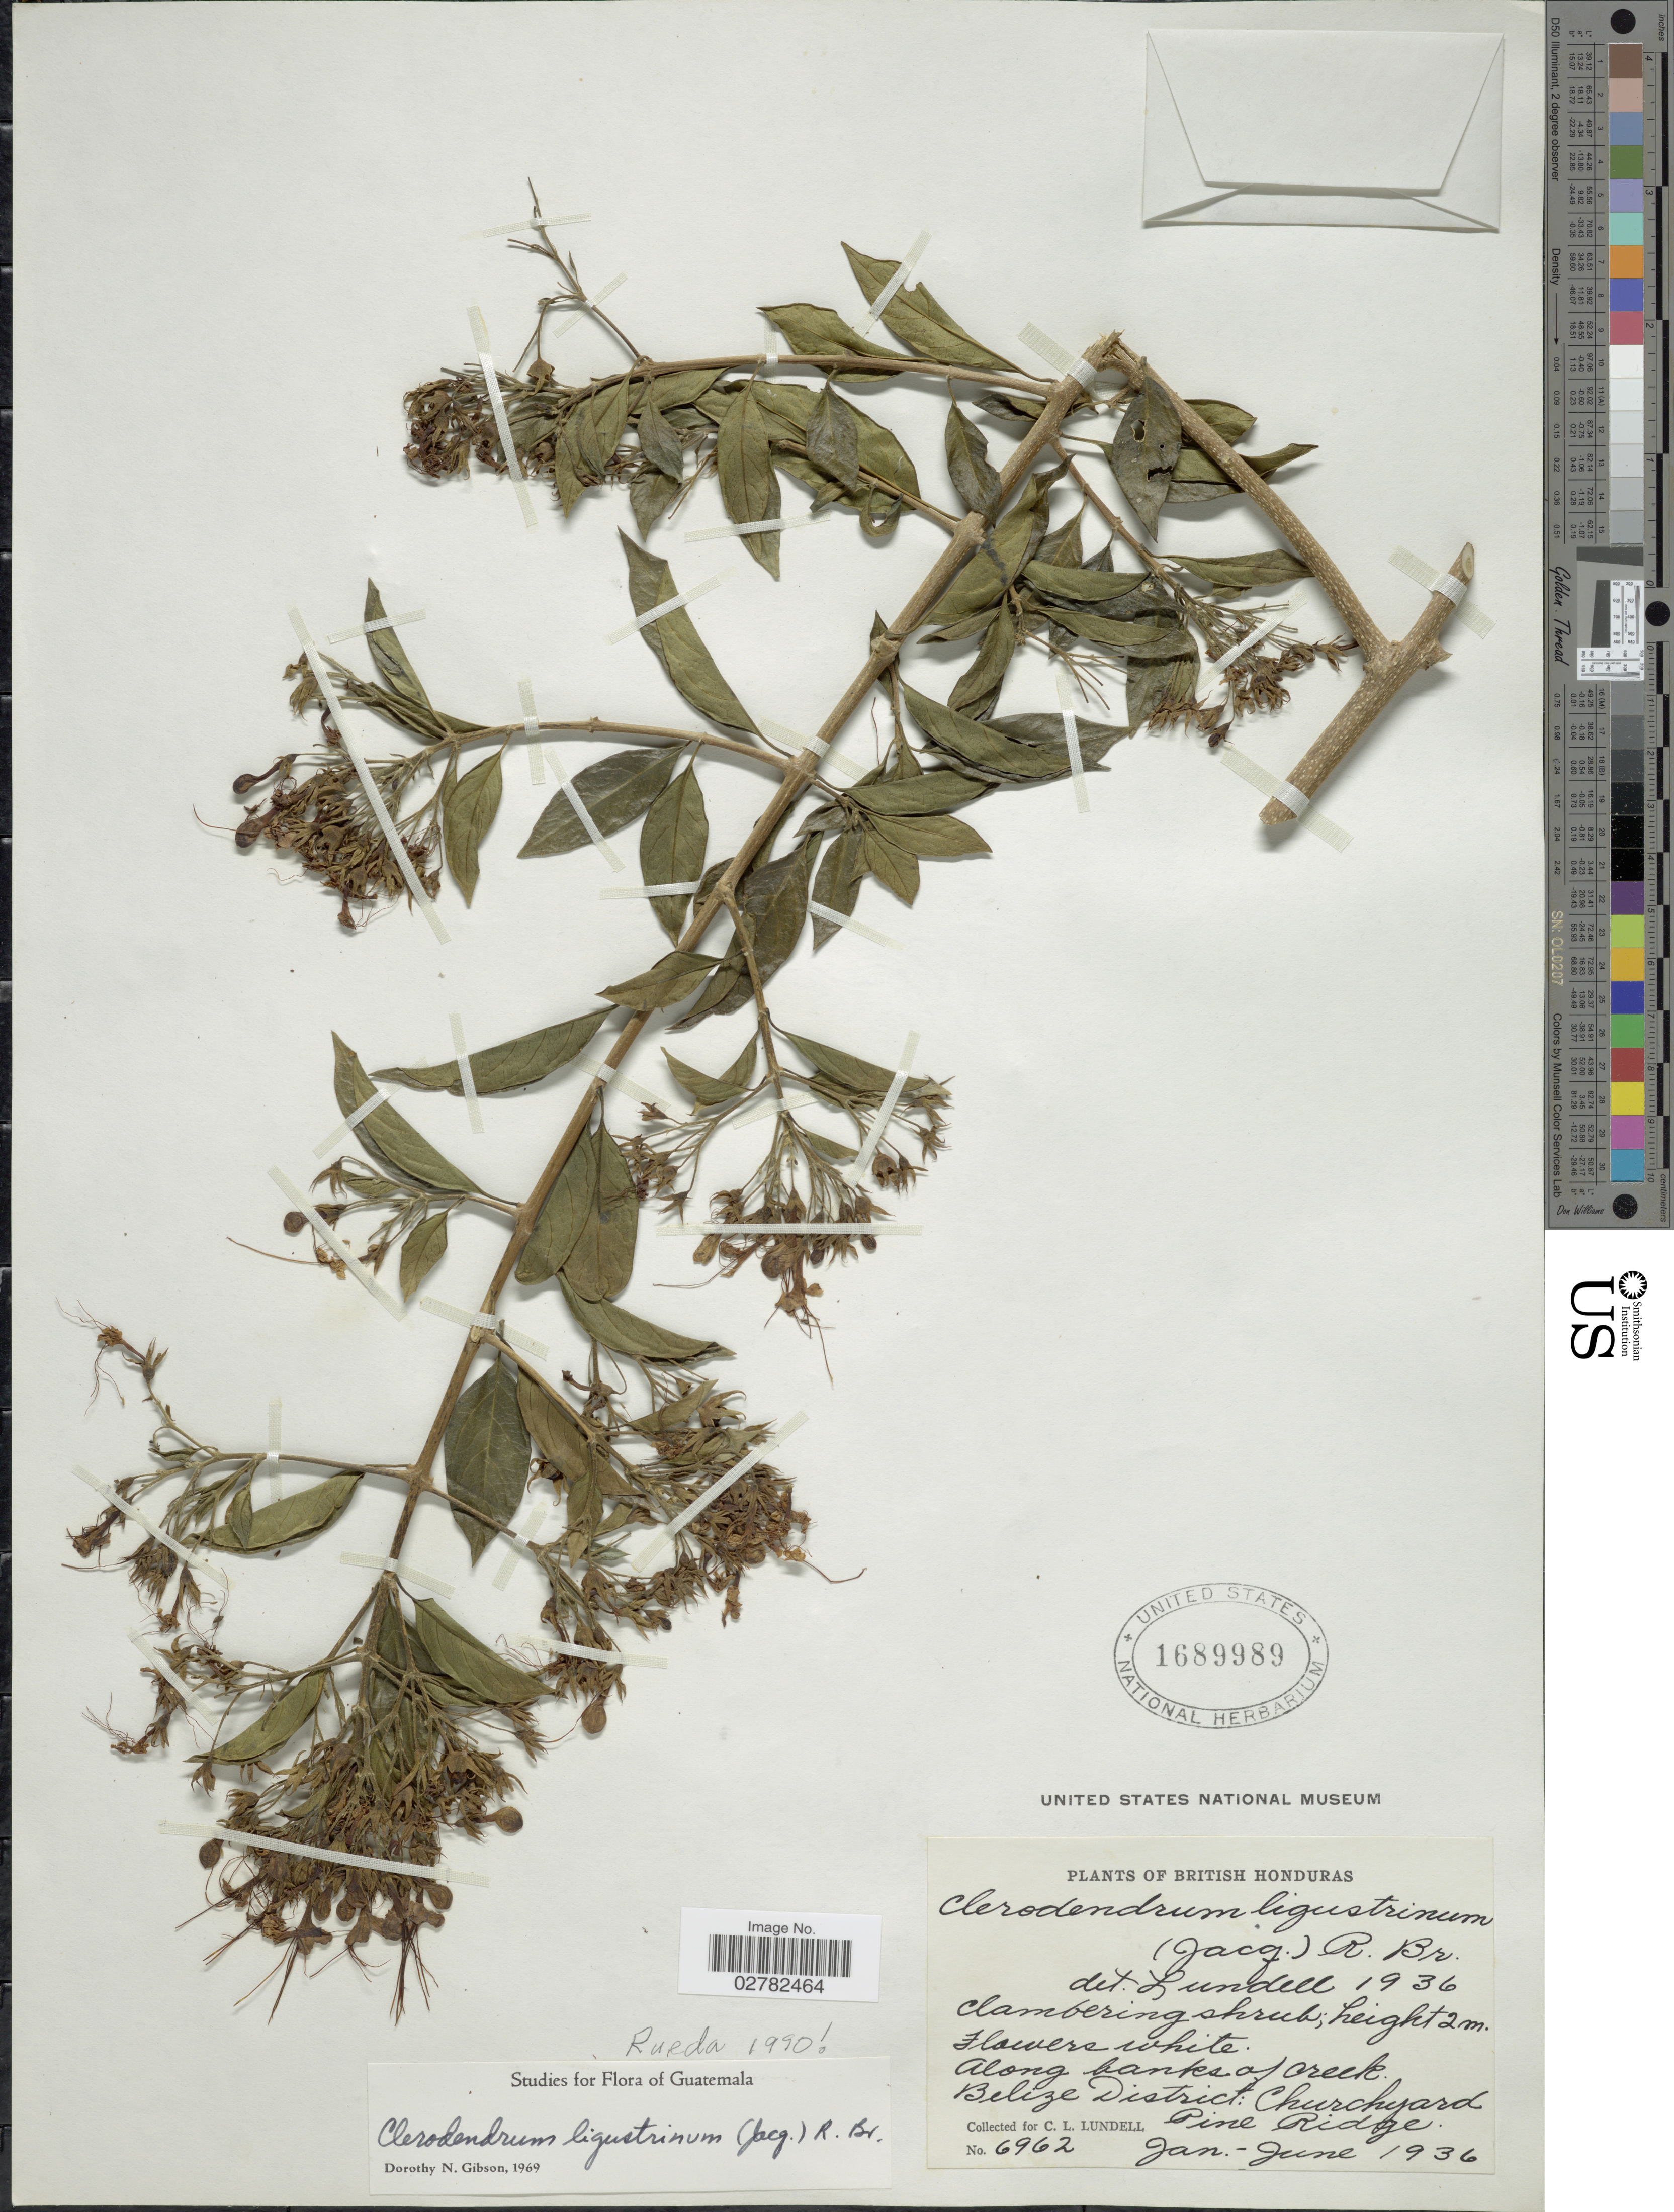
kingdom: Plantae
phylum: Tracheophyta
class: Magnoliopsida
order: Lamiales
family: Lamiaceae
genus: Clerodendrum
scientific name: Clerodendrum ligustrinum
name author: (Jacq.) R. Br.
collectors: C. L. Lundell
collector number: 6962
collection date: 1936-01/1936-06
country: Belize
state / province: Belize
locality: British Honduras, Belize District: Churchyard, Pine Ridge.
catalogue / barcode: US 1689989